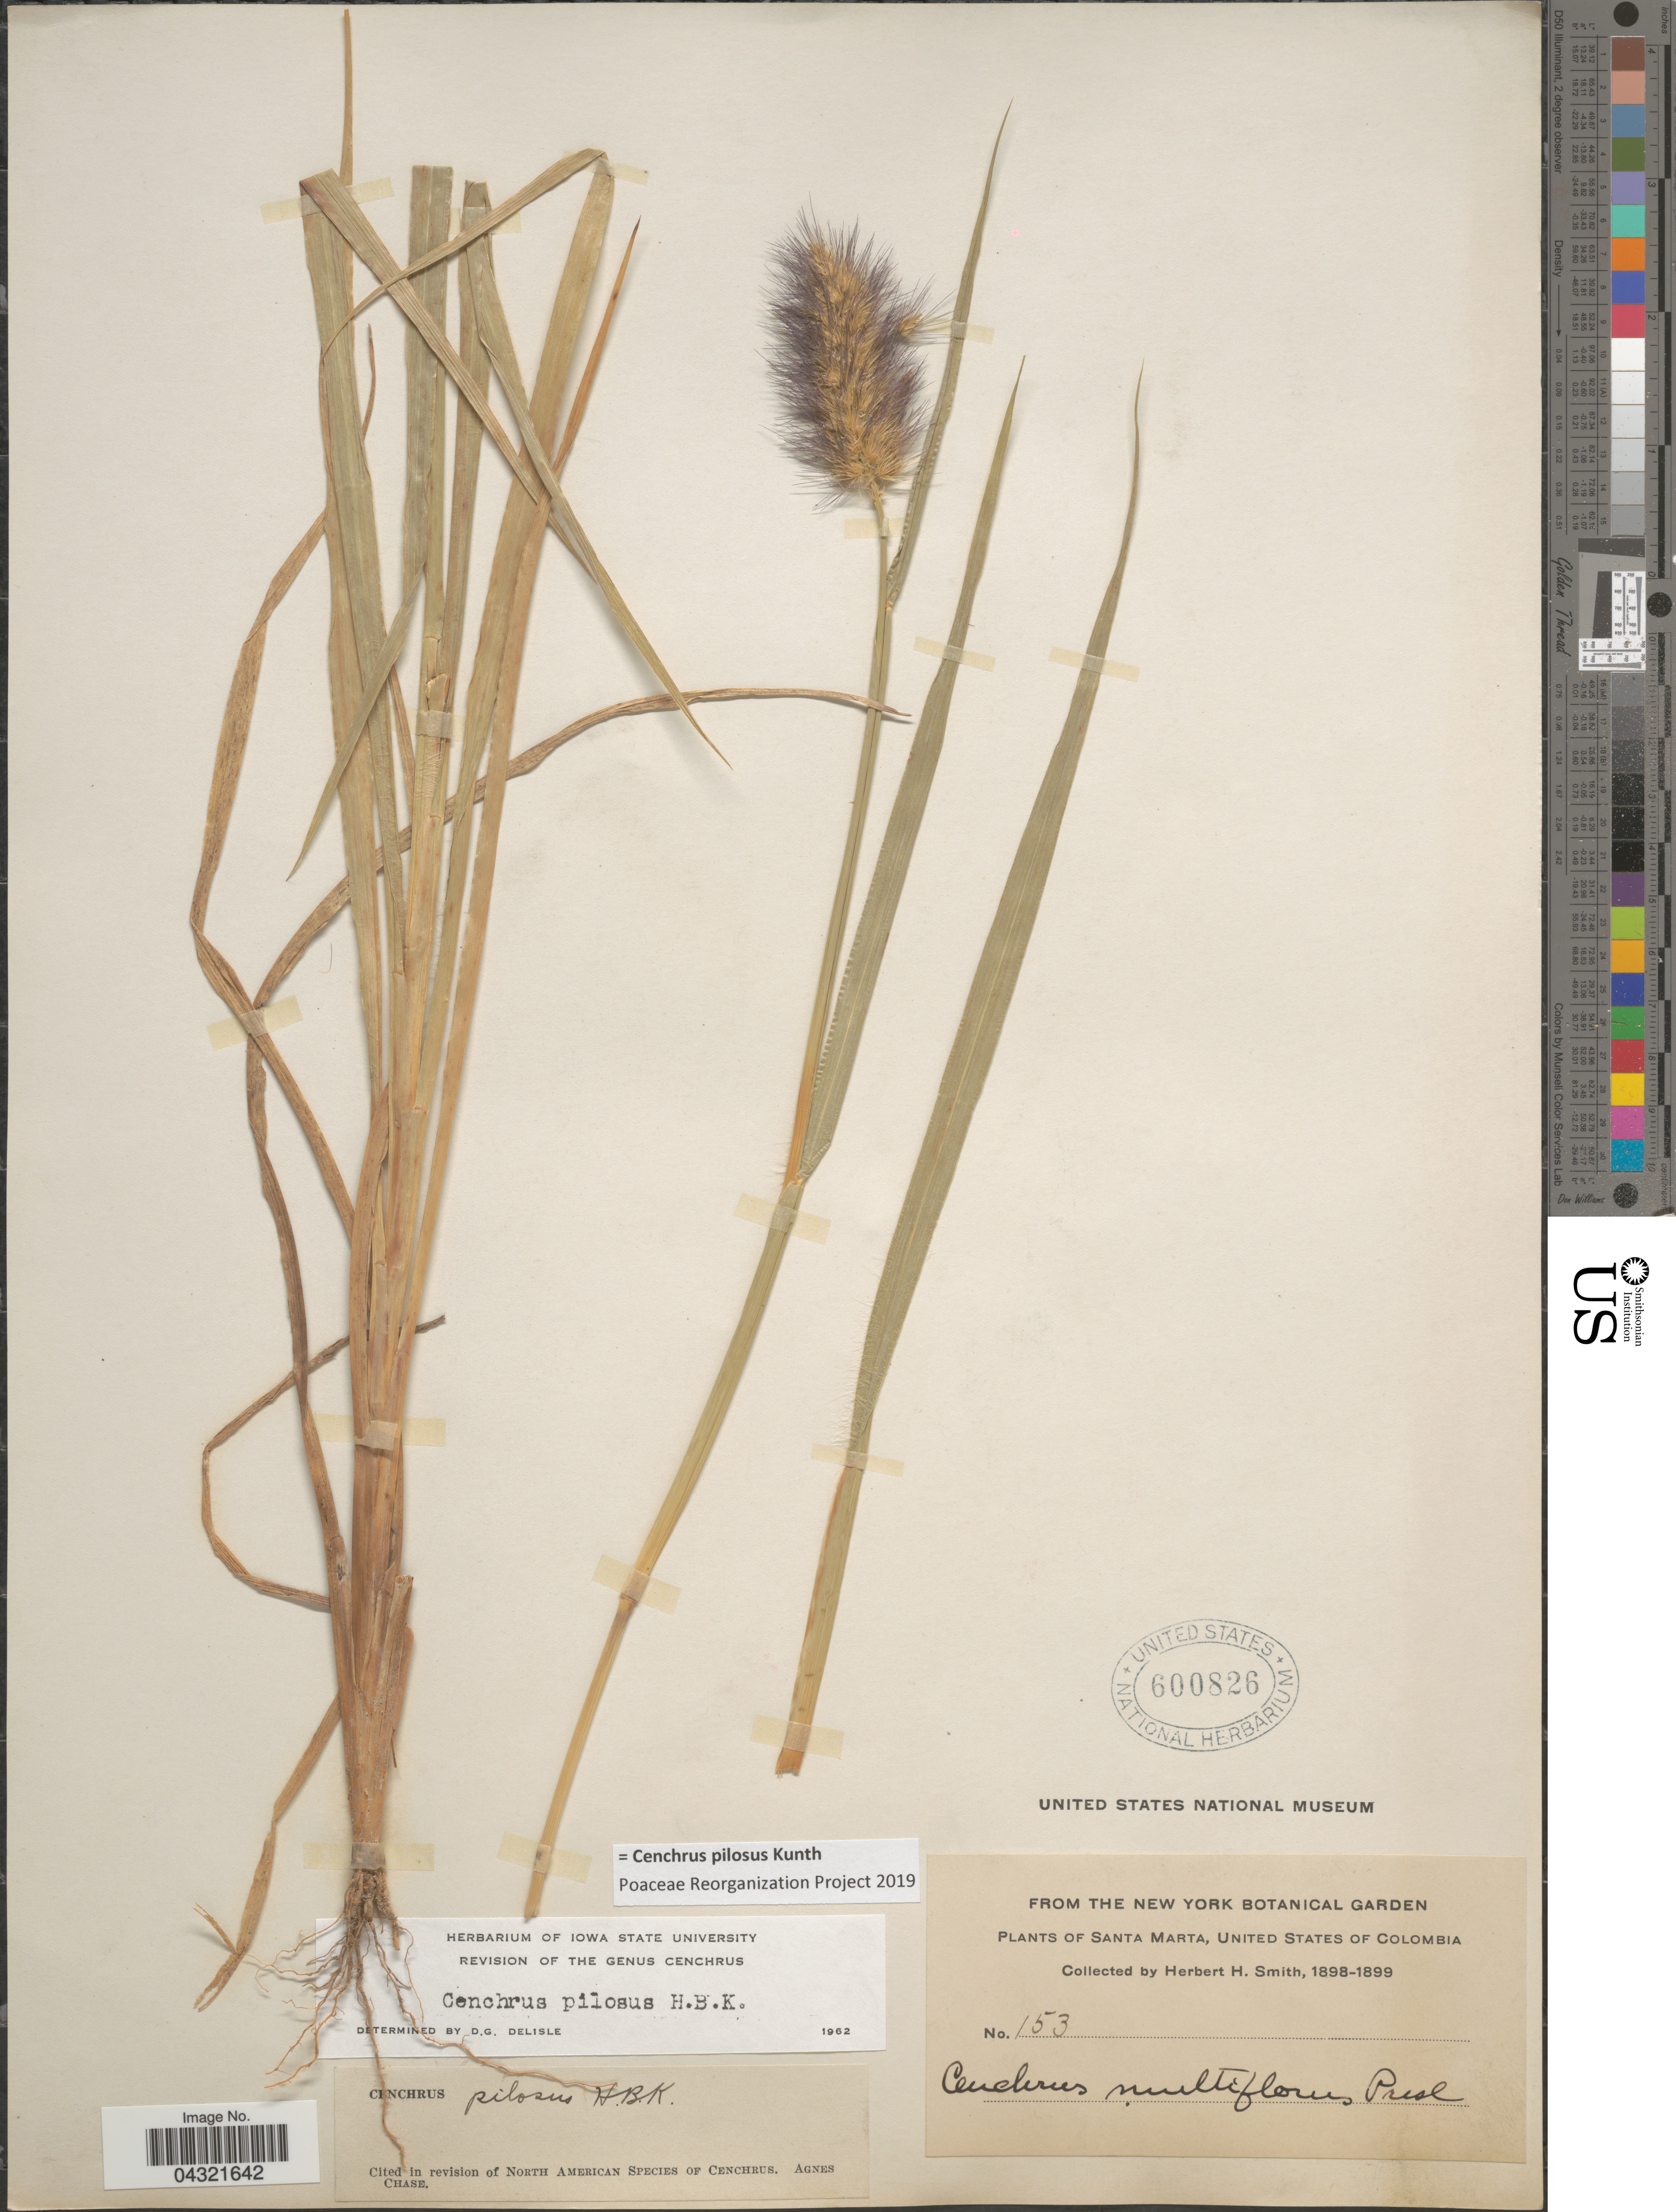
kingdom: Plantae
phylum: Tracheophyta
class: Liliopsida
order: Poales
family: Poaceae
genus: Cenchrus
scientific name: Cenchrus pilosus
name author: Kunth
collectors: Herbert H. Smith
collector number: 153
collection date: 1898/1899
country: Colombia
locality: Santa Marta, United States of Colombia.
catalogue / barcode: US 600826